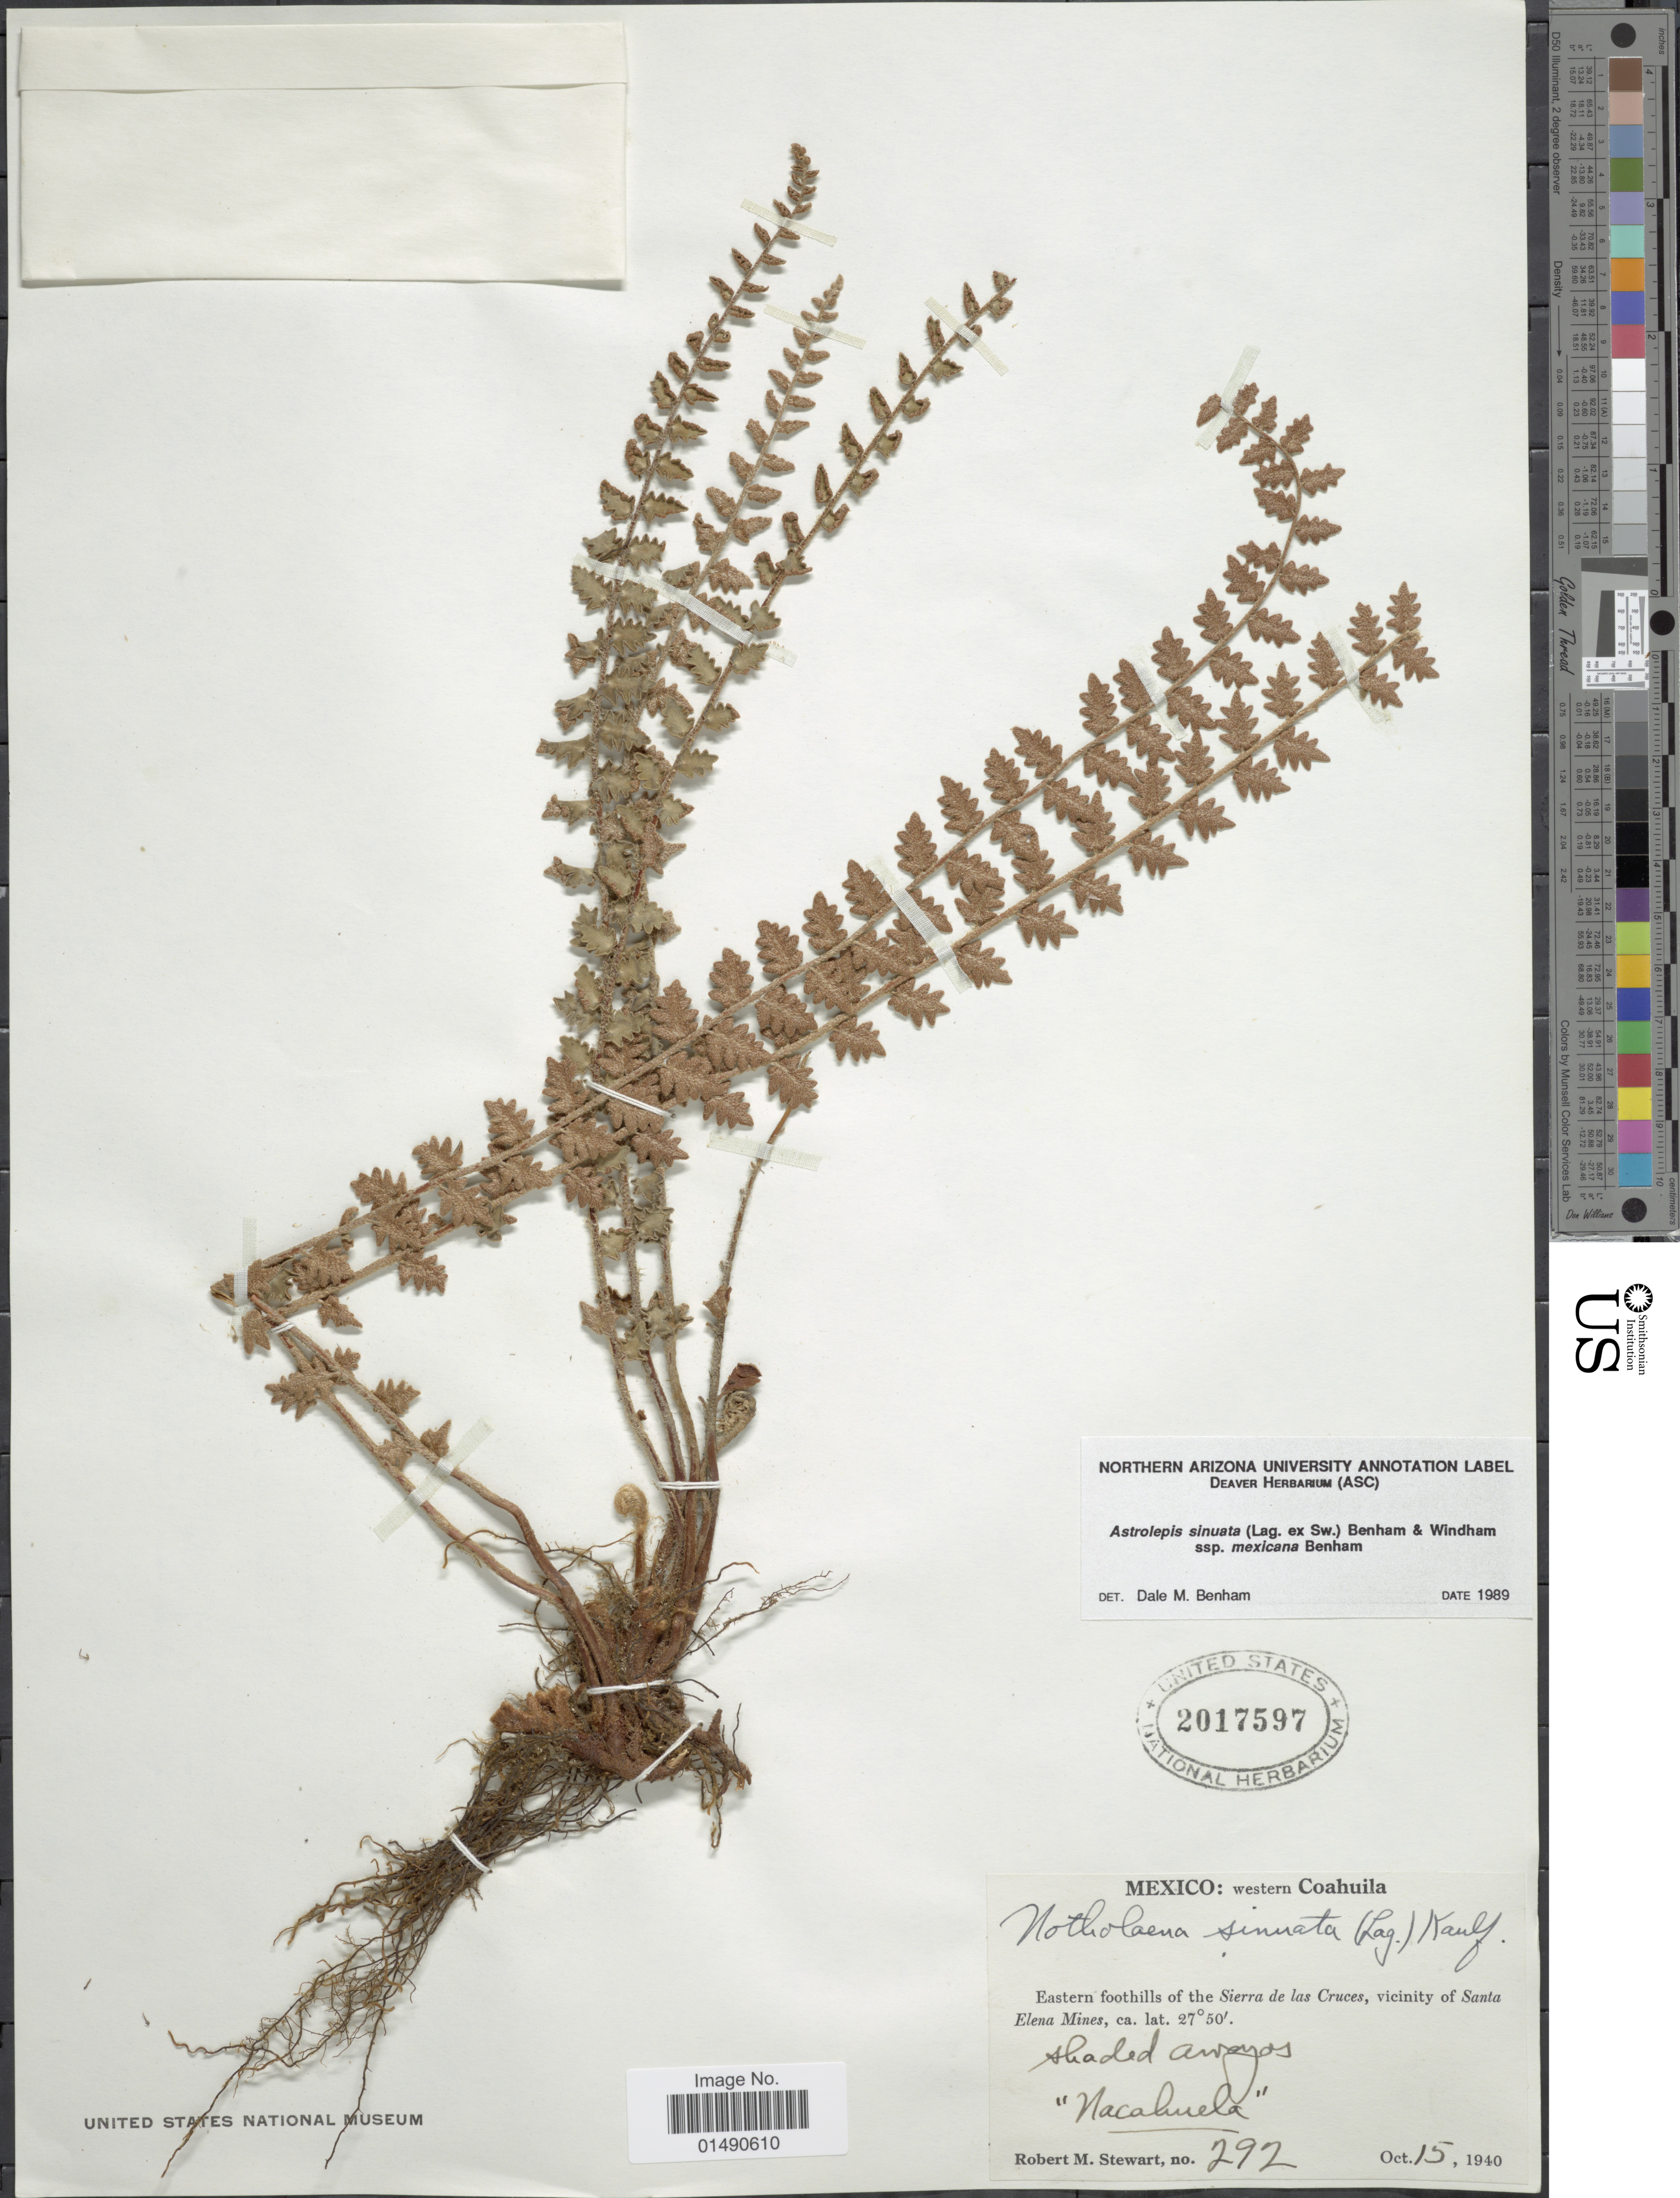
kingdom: Plantae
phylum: Tracheophyta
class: Polypodiopsida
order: Polypodiales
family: Pteridaceae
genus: Astrolepis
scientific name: Astrolepis sinuata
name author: (Lag. ex Sw.) D.M. Benham & Windham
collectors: R. M. Stewart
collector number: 292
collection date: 1940-10-15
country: Mexico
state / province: Coahuila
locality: Western Coahuila, Eastern foothills of the Sierra de las Cruces, vicinity of Santa Elena Mines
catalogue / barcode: US 2017597